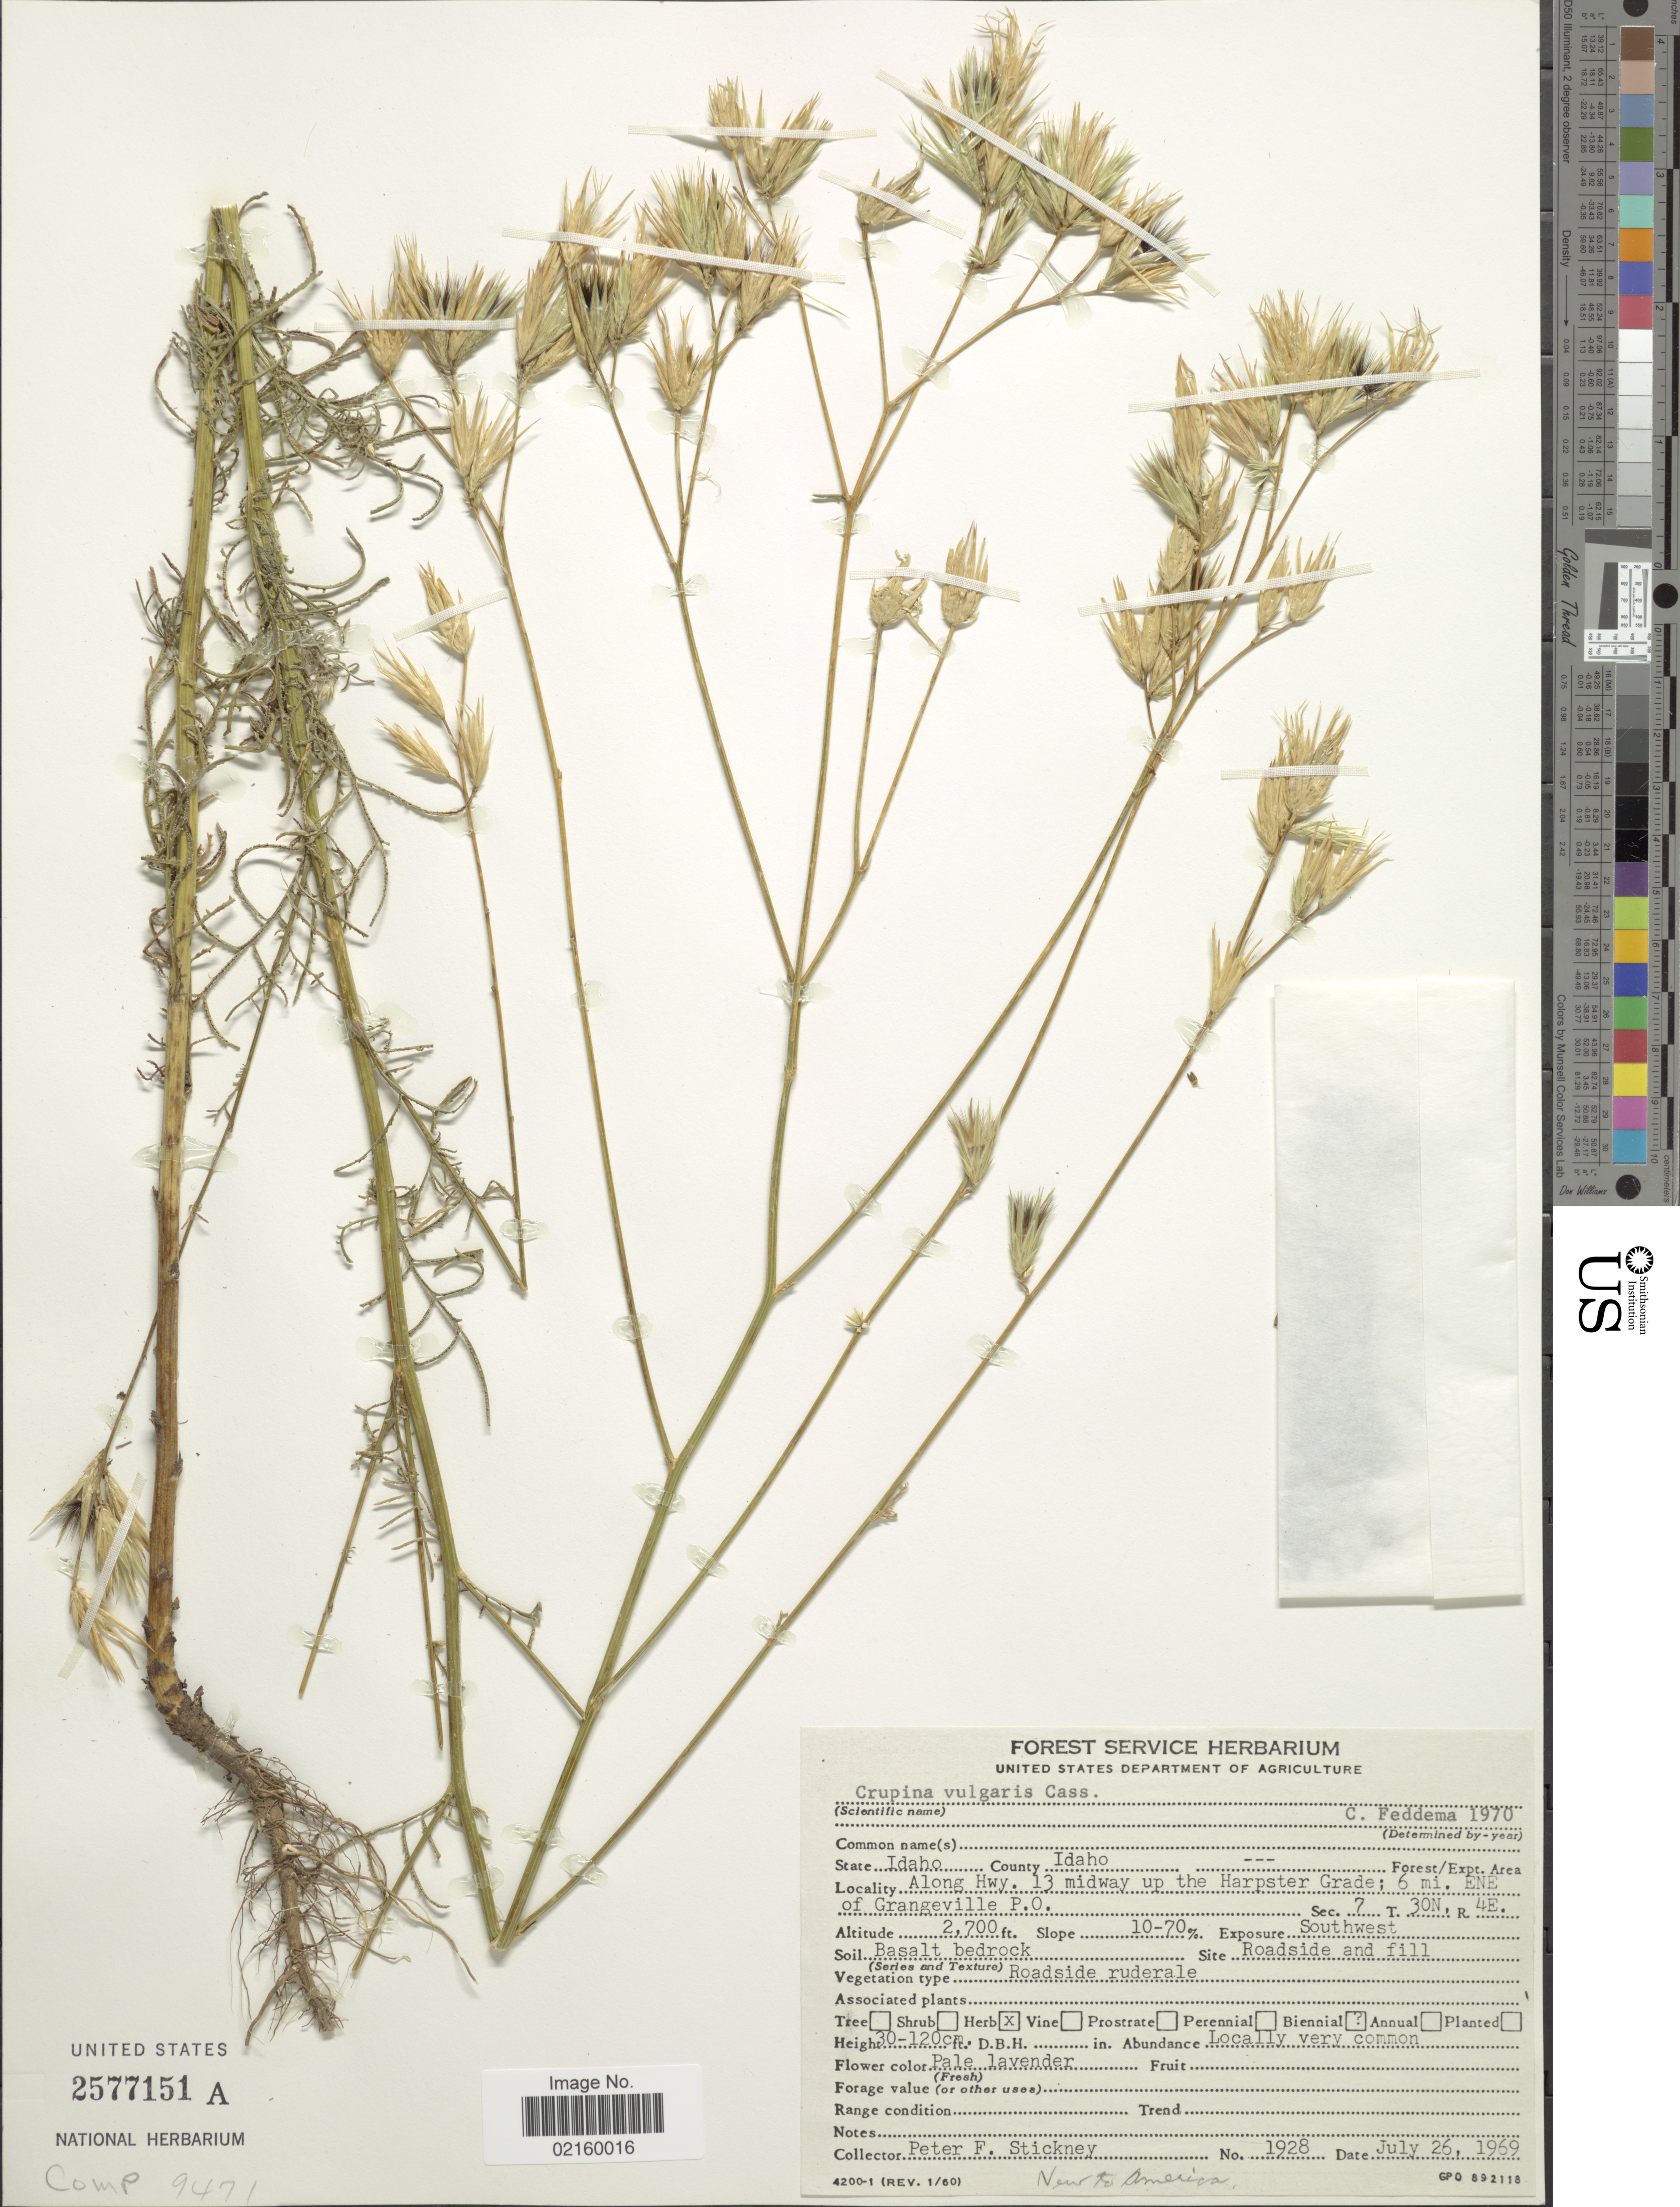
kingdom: Plantae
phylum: Tracheophyta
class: Magnoliopsida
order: Asterales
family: Asteraceae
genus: Crupina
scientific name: Crupina vulgaris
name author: Pers. ex Cass.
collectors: P. Stickney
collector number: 1928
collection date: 1969-07-26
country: United States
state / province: Idaho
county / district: Idaho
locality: along Hwy. 13 midway up the Harpster Grade, 6 mi ENE of Grangeville P. O., Sec. 7, T30N, R4E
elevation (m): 823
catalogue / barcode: US 2577151A